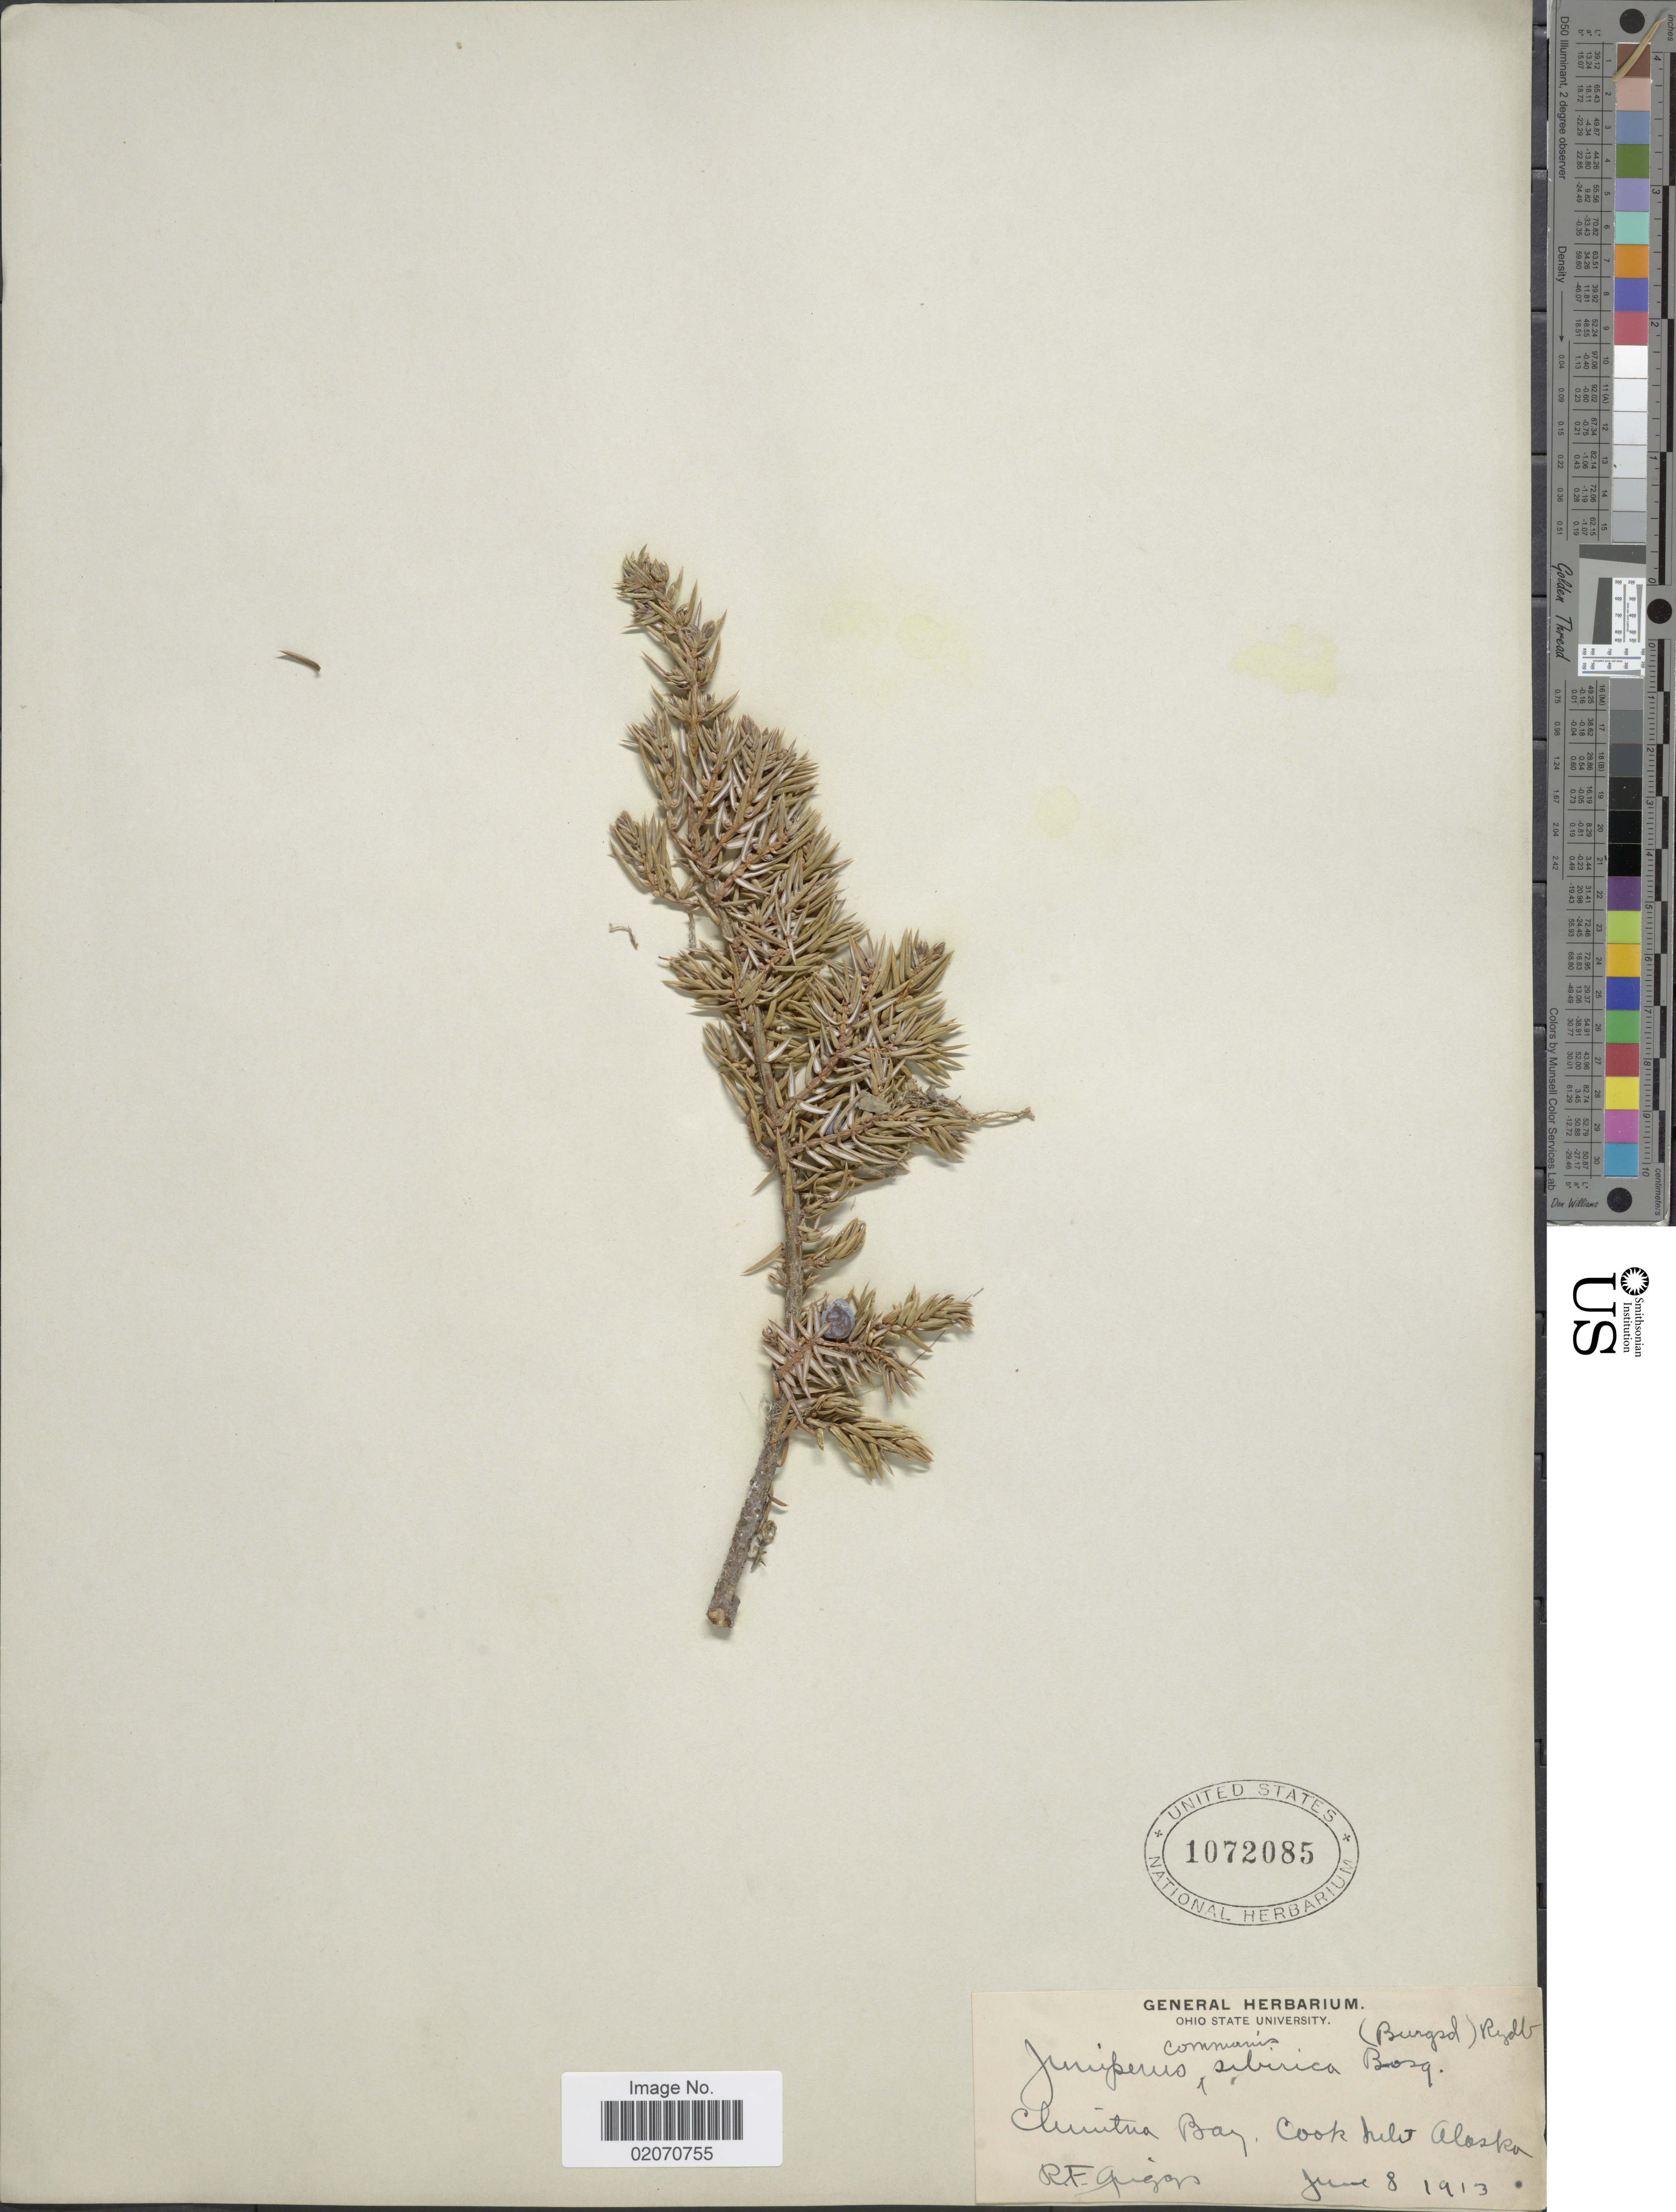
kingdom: Plantae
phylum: Tracheophyta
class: Pinopsida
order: Pinales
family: Cupressaceae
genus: Juniperus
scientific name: Juniperus communis subsp. nana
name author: (Willd.) Syme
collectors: R. F. Griggs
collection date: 1913-06-08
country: United States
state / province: Alaska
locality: Chinitna Bay, Cook Inlet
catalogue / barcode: US 1072085